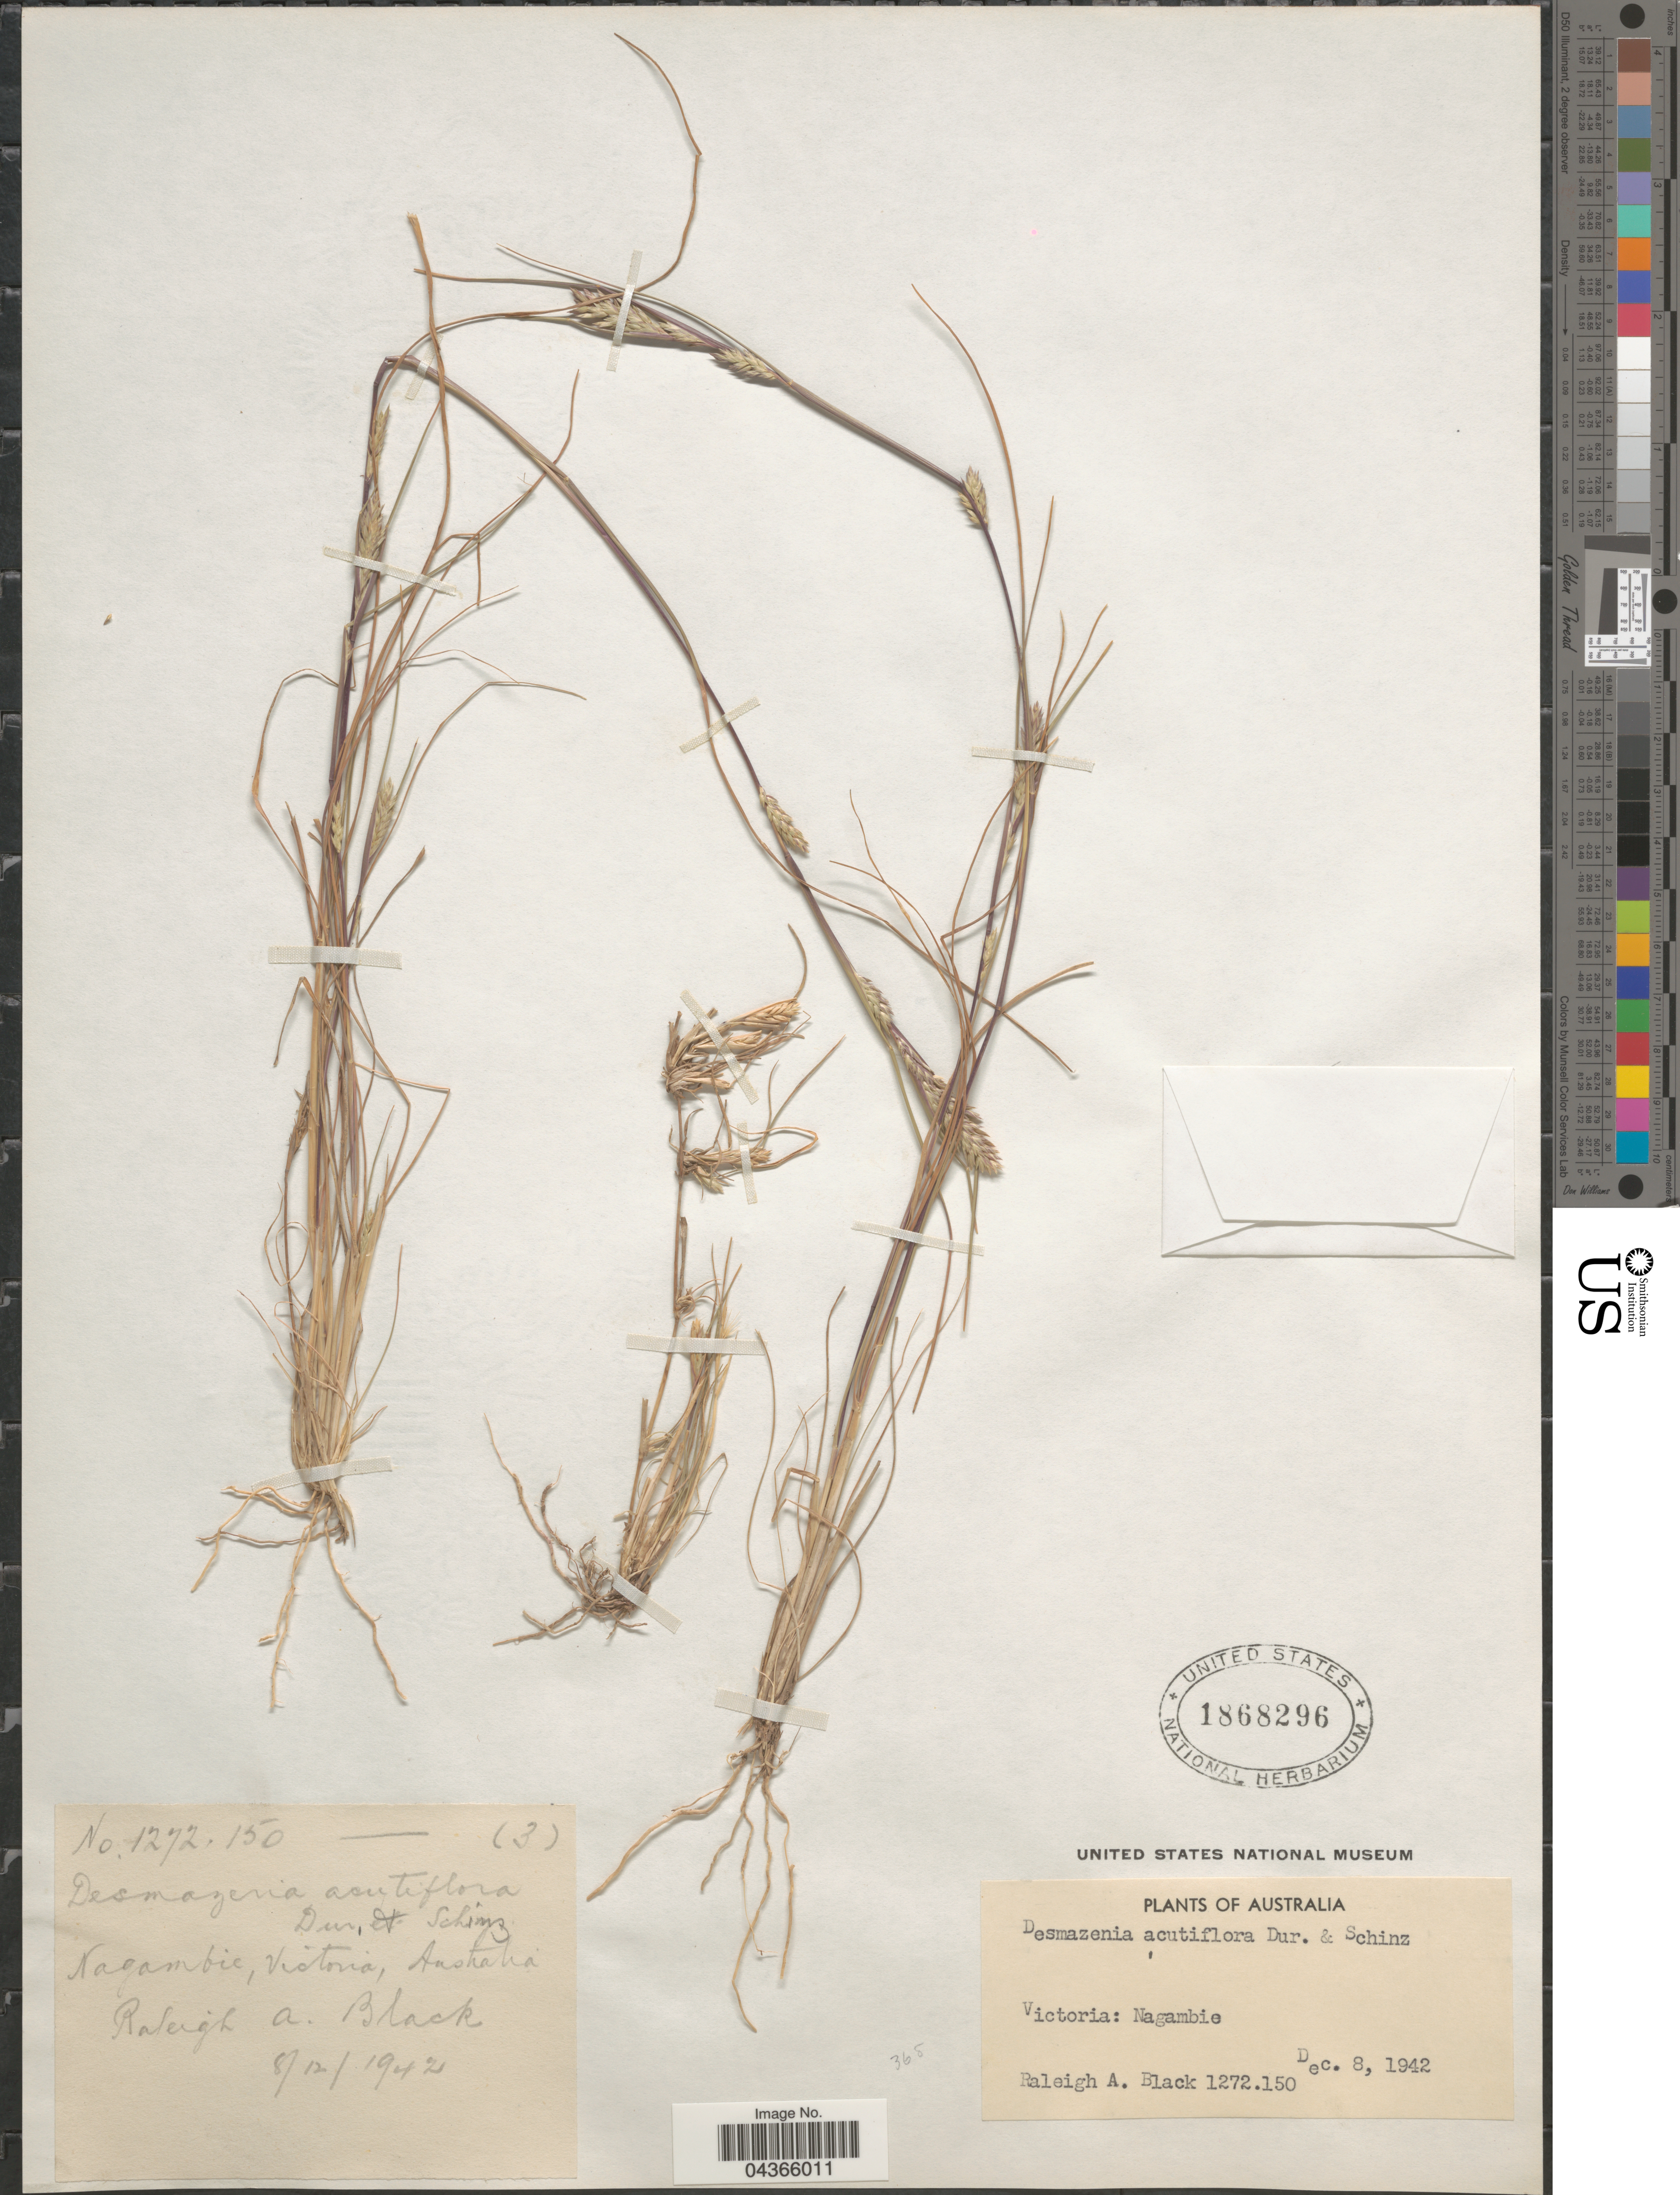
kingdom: Plantae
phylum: Tracheophyta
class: Liliopsida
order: Poales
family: Poaceae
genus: Tribolium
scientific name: Tribolium acutiflorum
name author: (Nees) Renvoize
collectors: R. A. Black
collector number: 1272.150(3)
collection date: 1942-12-08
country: Australia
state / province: Victoria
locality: Victoria: Nagambie.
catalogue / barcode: US 1868296